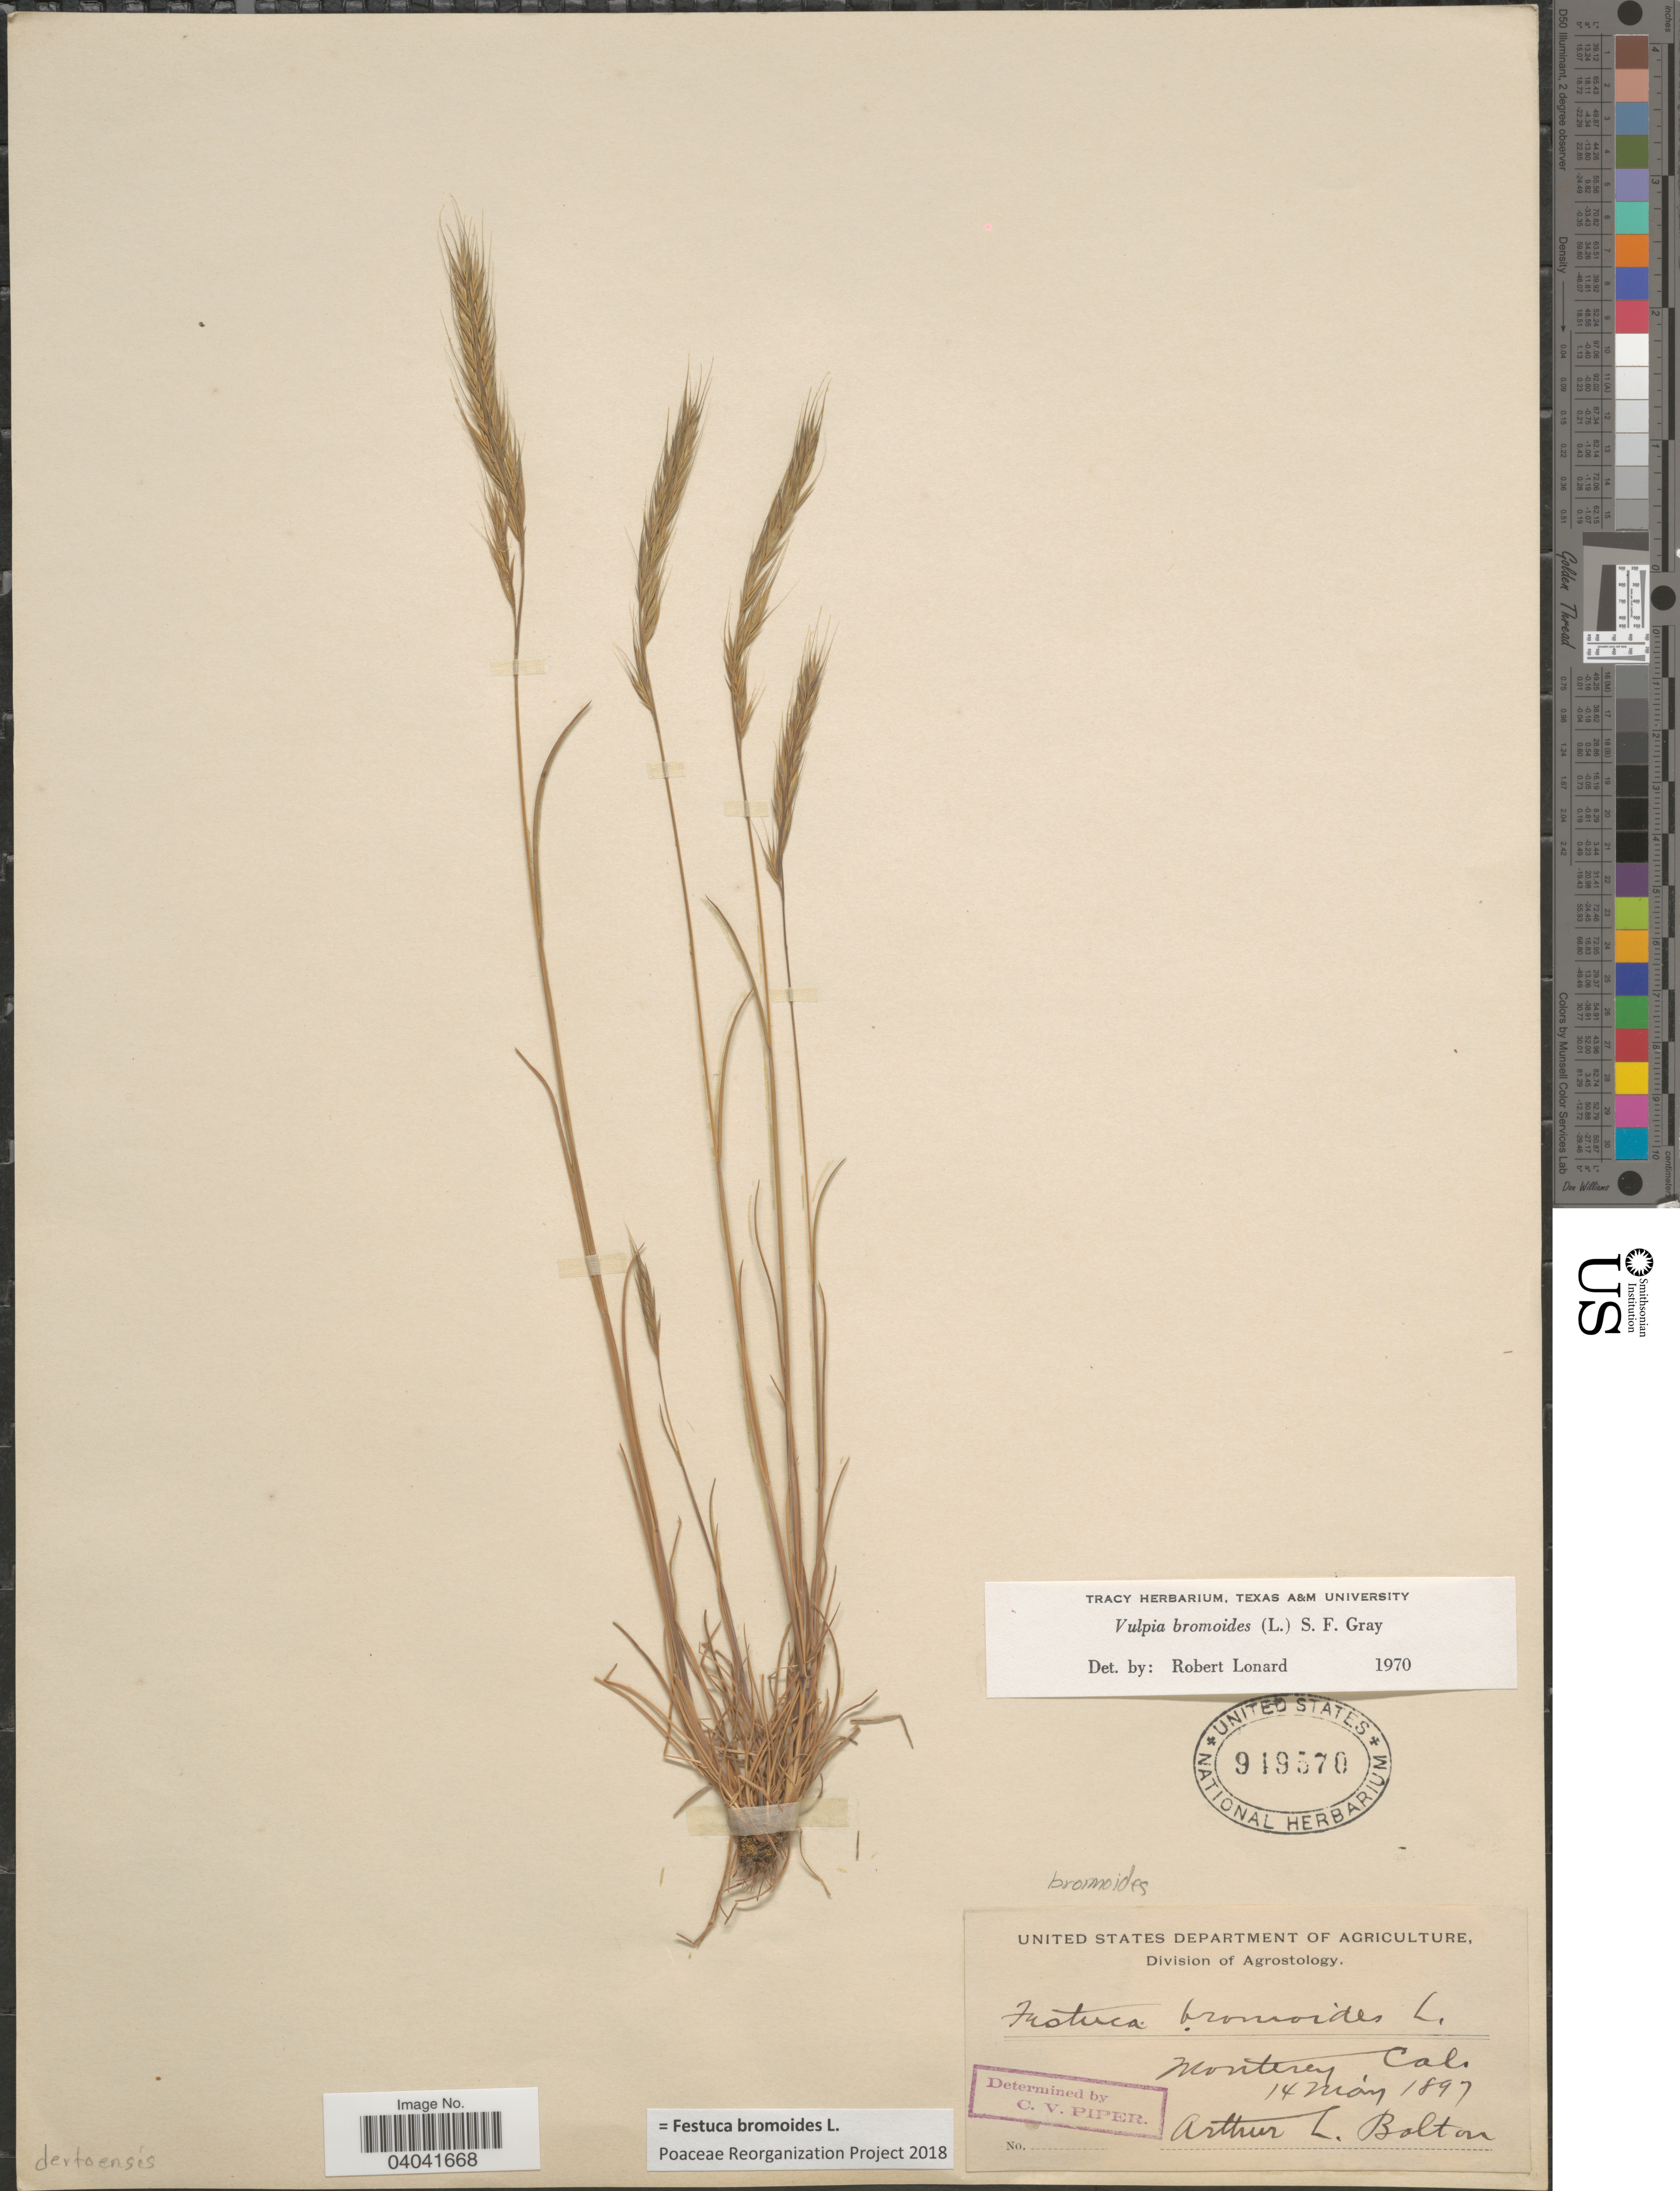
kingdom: Plantae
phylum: Tracheophyta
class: Liliopsida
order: Poales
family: Poaceae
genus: Festuca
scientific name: Festuca bromoides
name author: L.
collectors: A. Bolton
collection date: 1897-05-14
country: United States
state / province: California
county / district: Monterey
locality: Monterey.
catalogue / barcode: US 949570